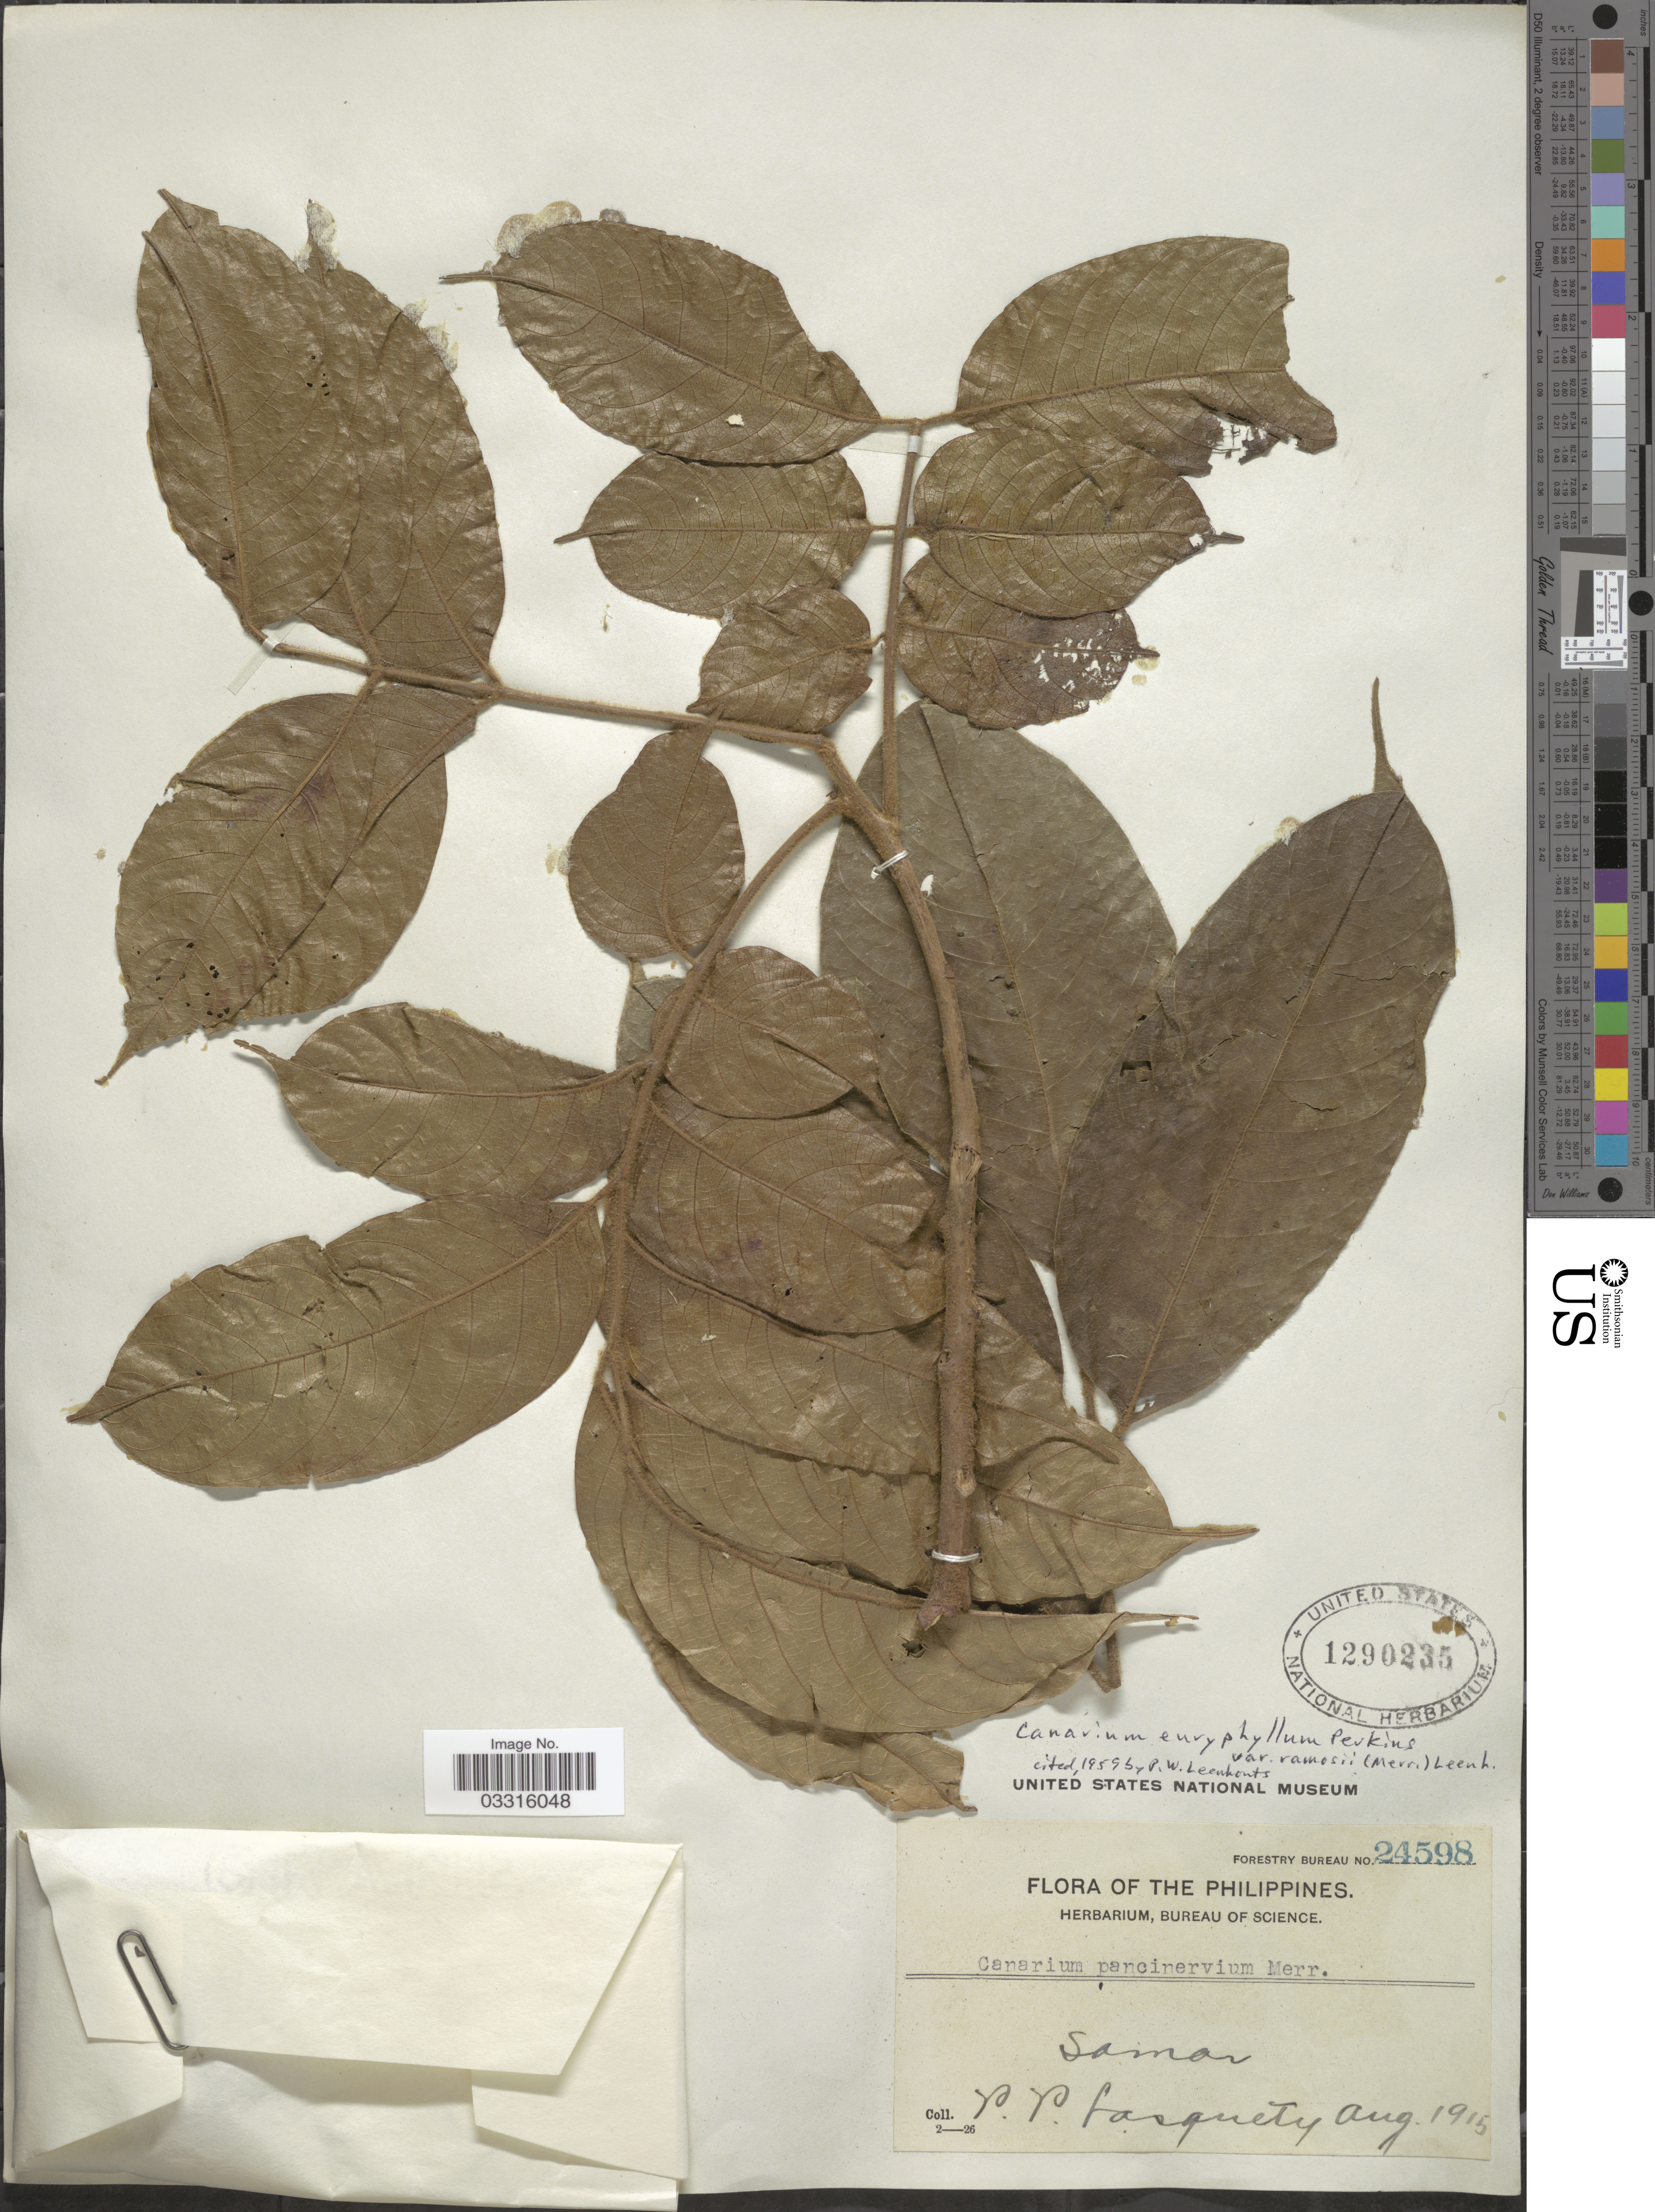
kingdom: Plantae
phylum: Tracheophyta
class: Magnoliopsida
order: Sapindales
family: Burseraceae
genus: Canarium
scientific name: Canarium euryphyllum var. ramosii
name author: (Merr.) Leenh.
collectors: P. Lasquety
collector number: Forestry Bureau 24598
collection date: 1915-08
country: Philippines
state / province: Eastern Visayas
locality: Samar.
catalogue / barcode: US 1290235